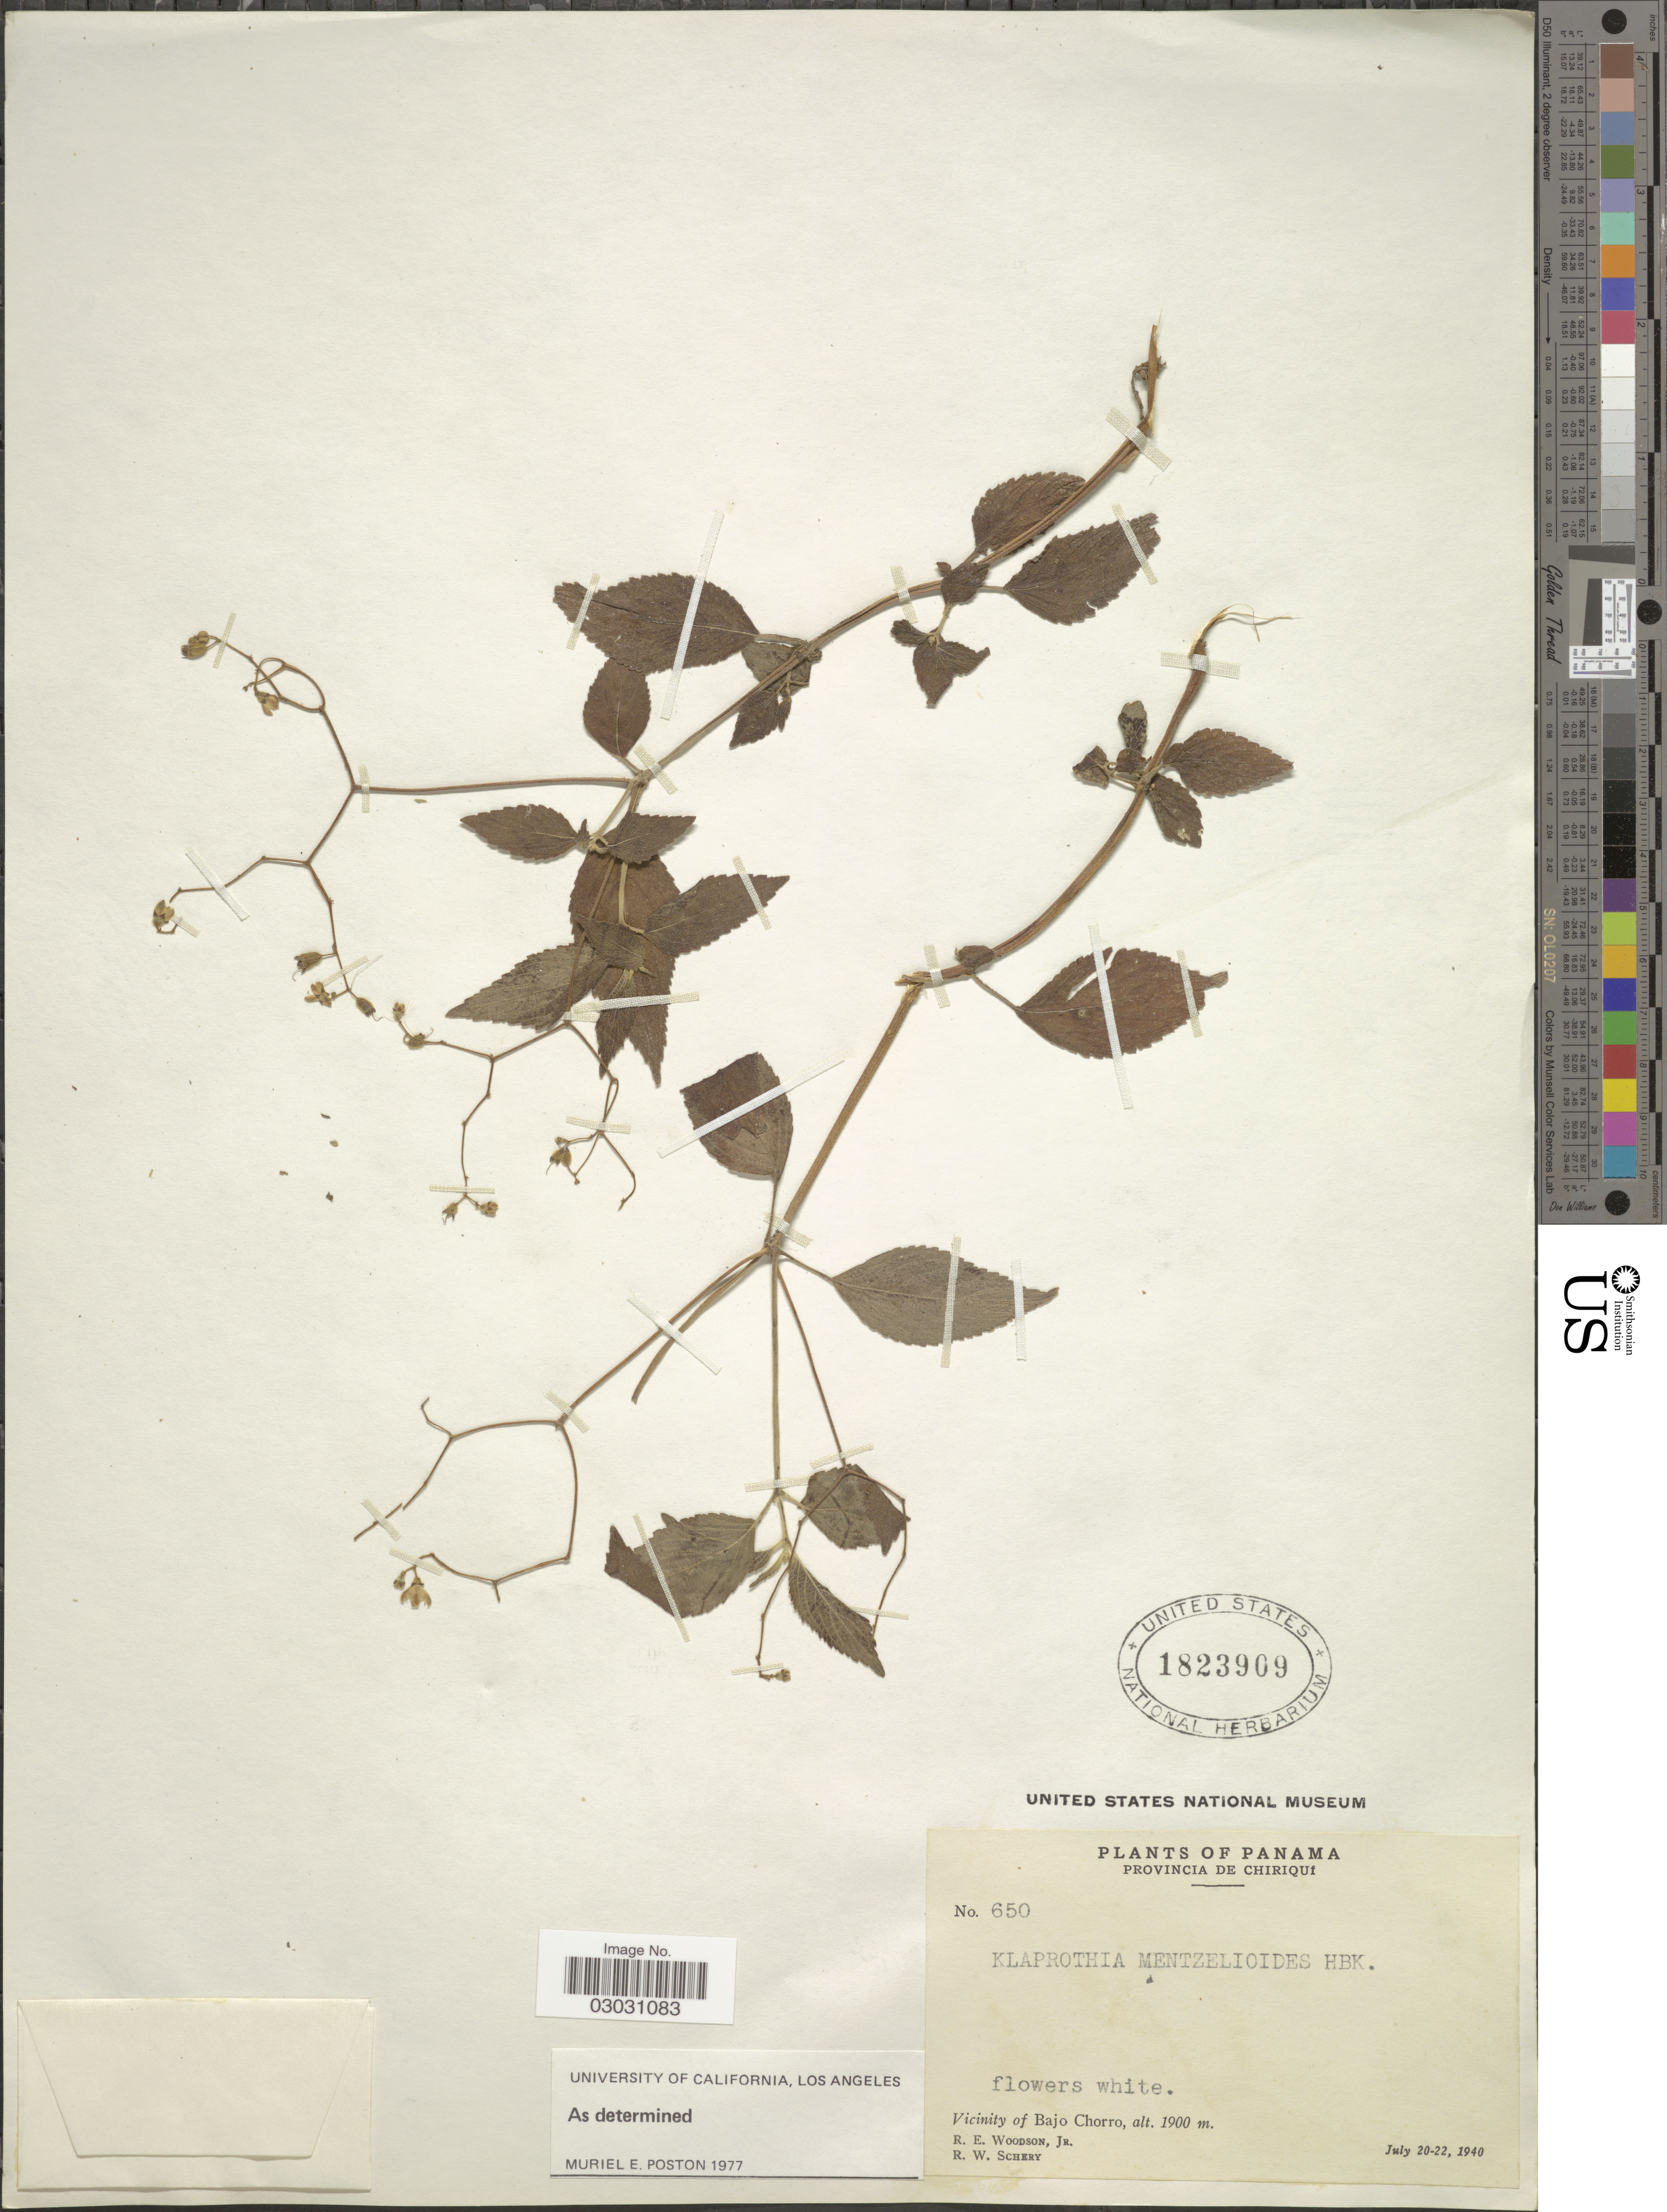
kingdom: Plantae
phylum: Tracheophyta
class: Magnoliopsida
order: Cornales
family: Loasaceae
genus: Klaprothia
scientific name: Klaprothia mentzelioides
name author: Kunth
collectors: R. E. Woodson & R. W. Schery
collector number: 650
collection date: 1940-07-20/1940-07-22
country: Panama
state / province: Chiriqui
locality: Vicinity of Bajo Chorro.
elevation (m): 1900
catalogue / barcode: US 1823909